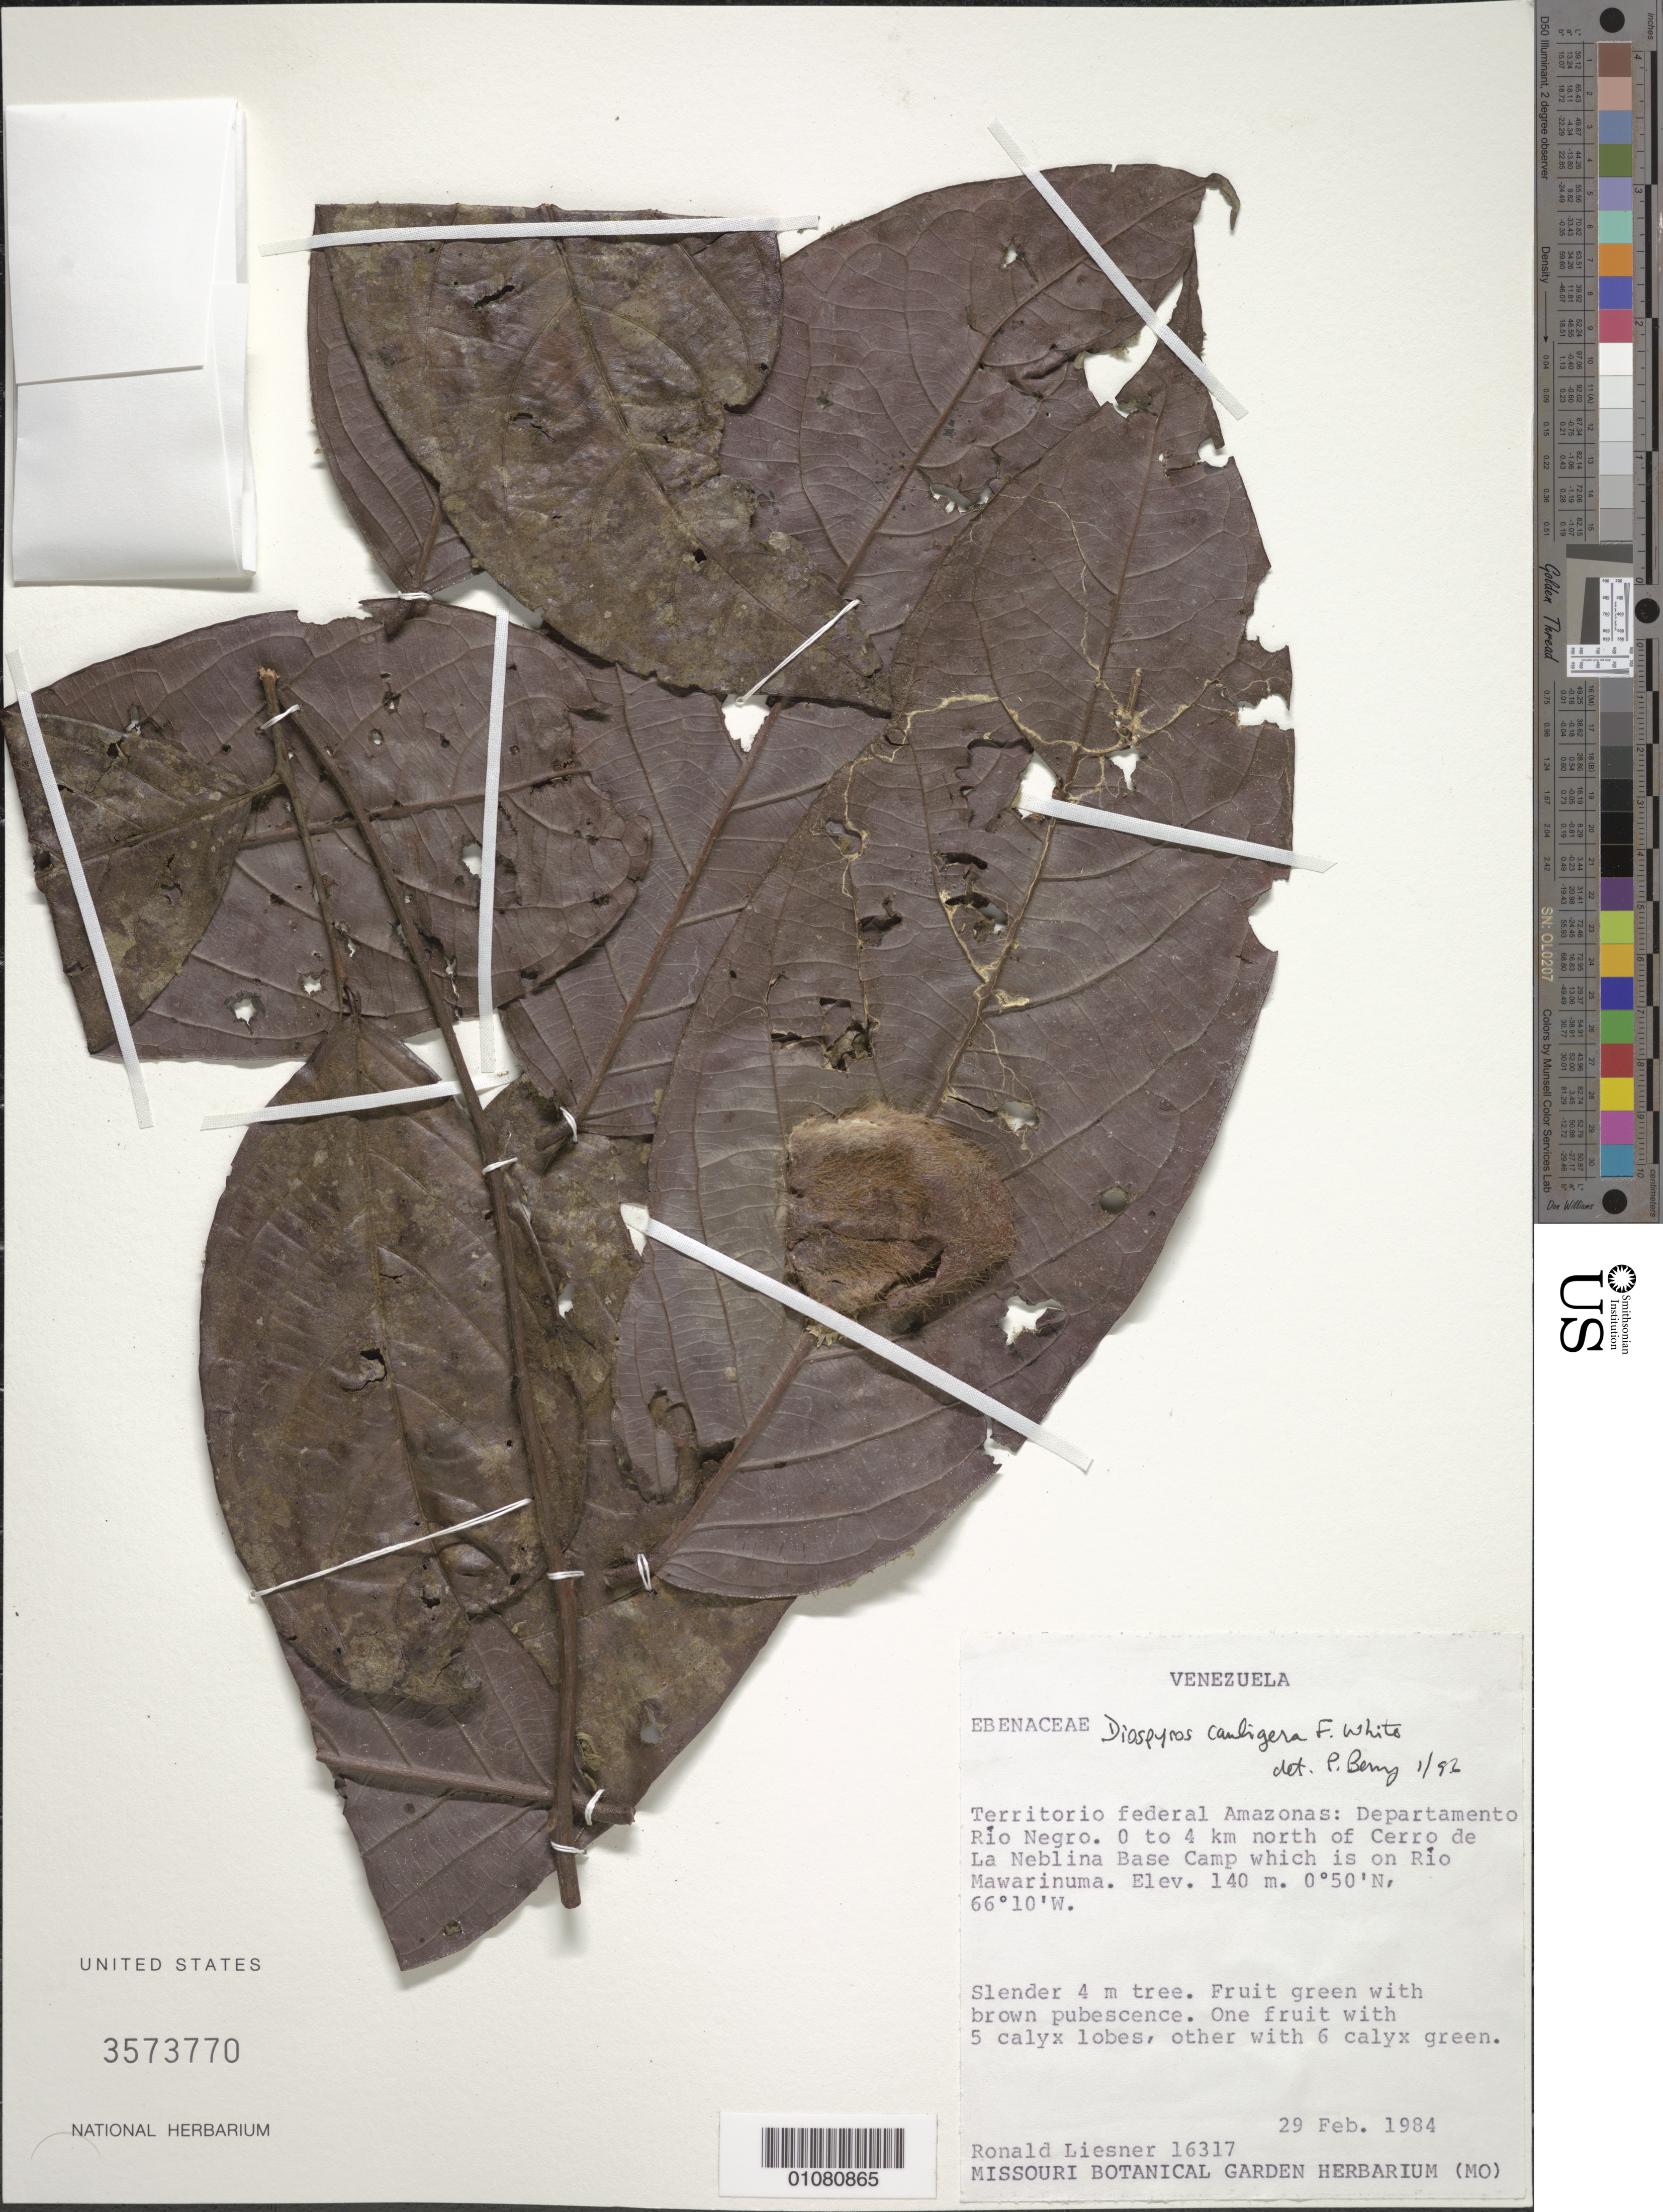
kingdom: Plantae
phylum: Tracheophyta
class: Magnoliopsida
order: Ericales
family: Ebenaceae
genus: Diospyros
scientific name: Diospyros cauligera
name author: F. White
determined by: Berry, P. E., (WIS), University of Wisconsin - Madison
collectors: R. L. Liesner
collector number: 16317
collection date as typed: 29-Feb-84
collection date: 1984-02-29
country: Venezuela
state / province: Amazonas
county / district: Río Negro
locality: Río Mawarinuma, 0-4 km N of Cerro de La Neblina Base Camp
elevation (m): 140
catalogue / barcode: US 3573770